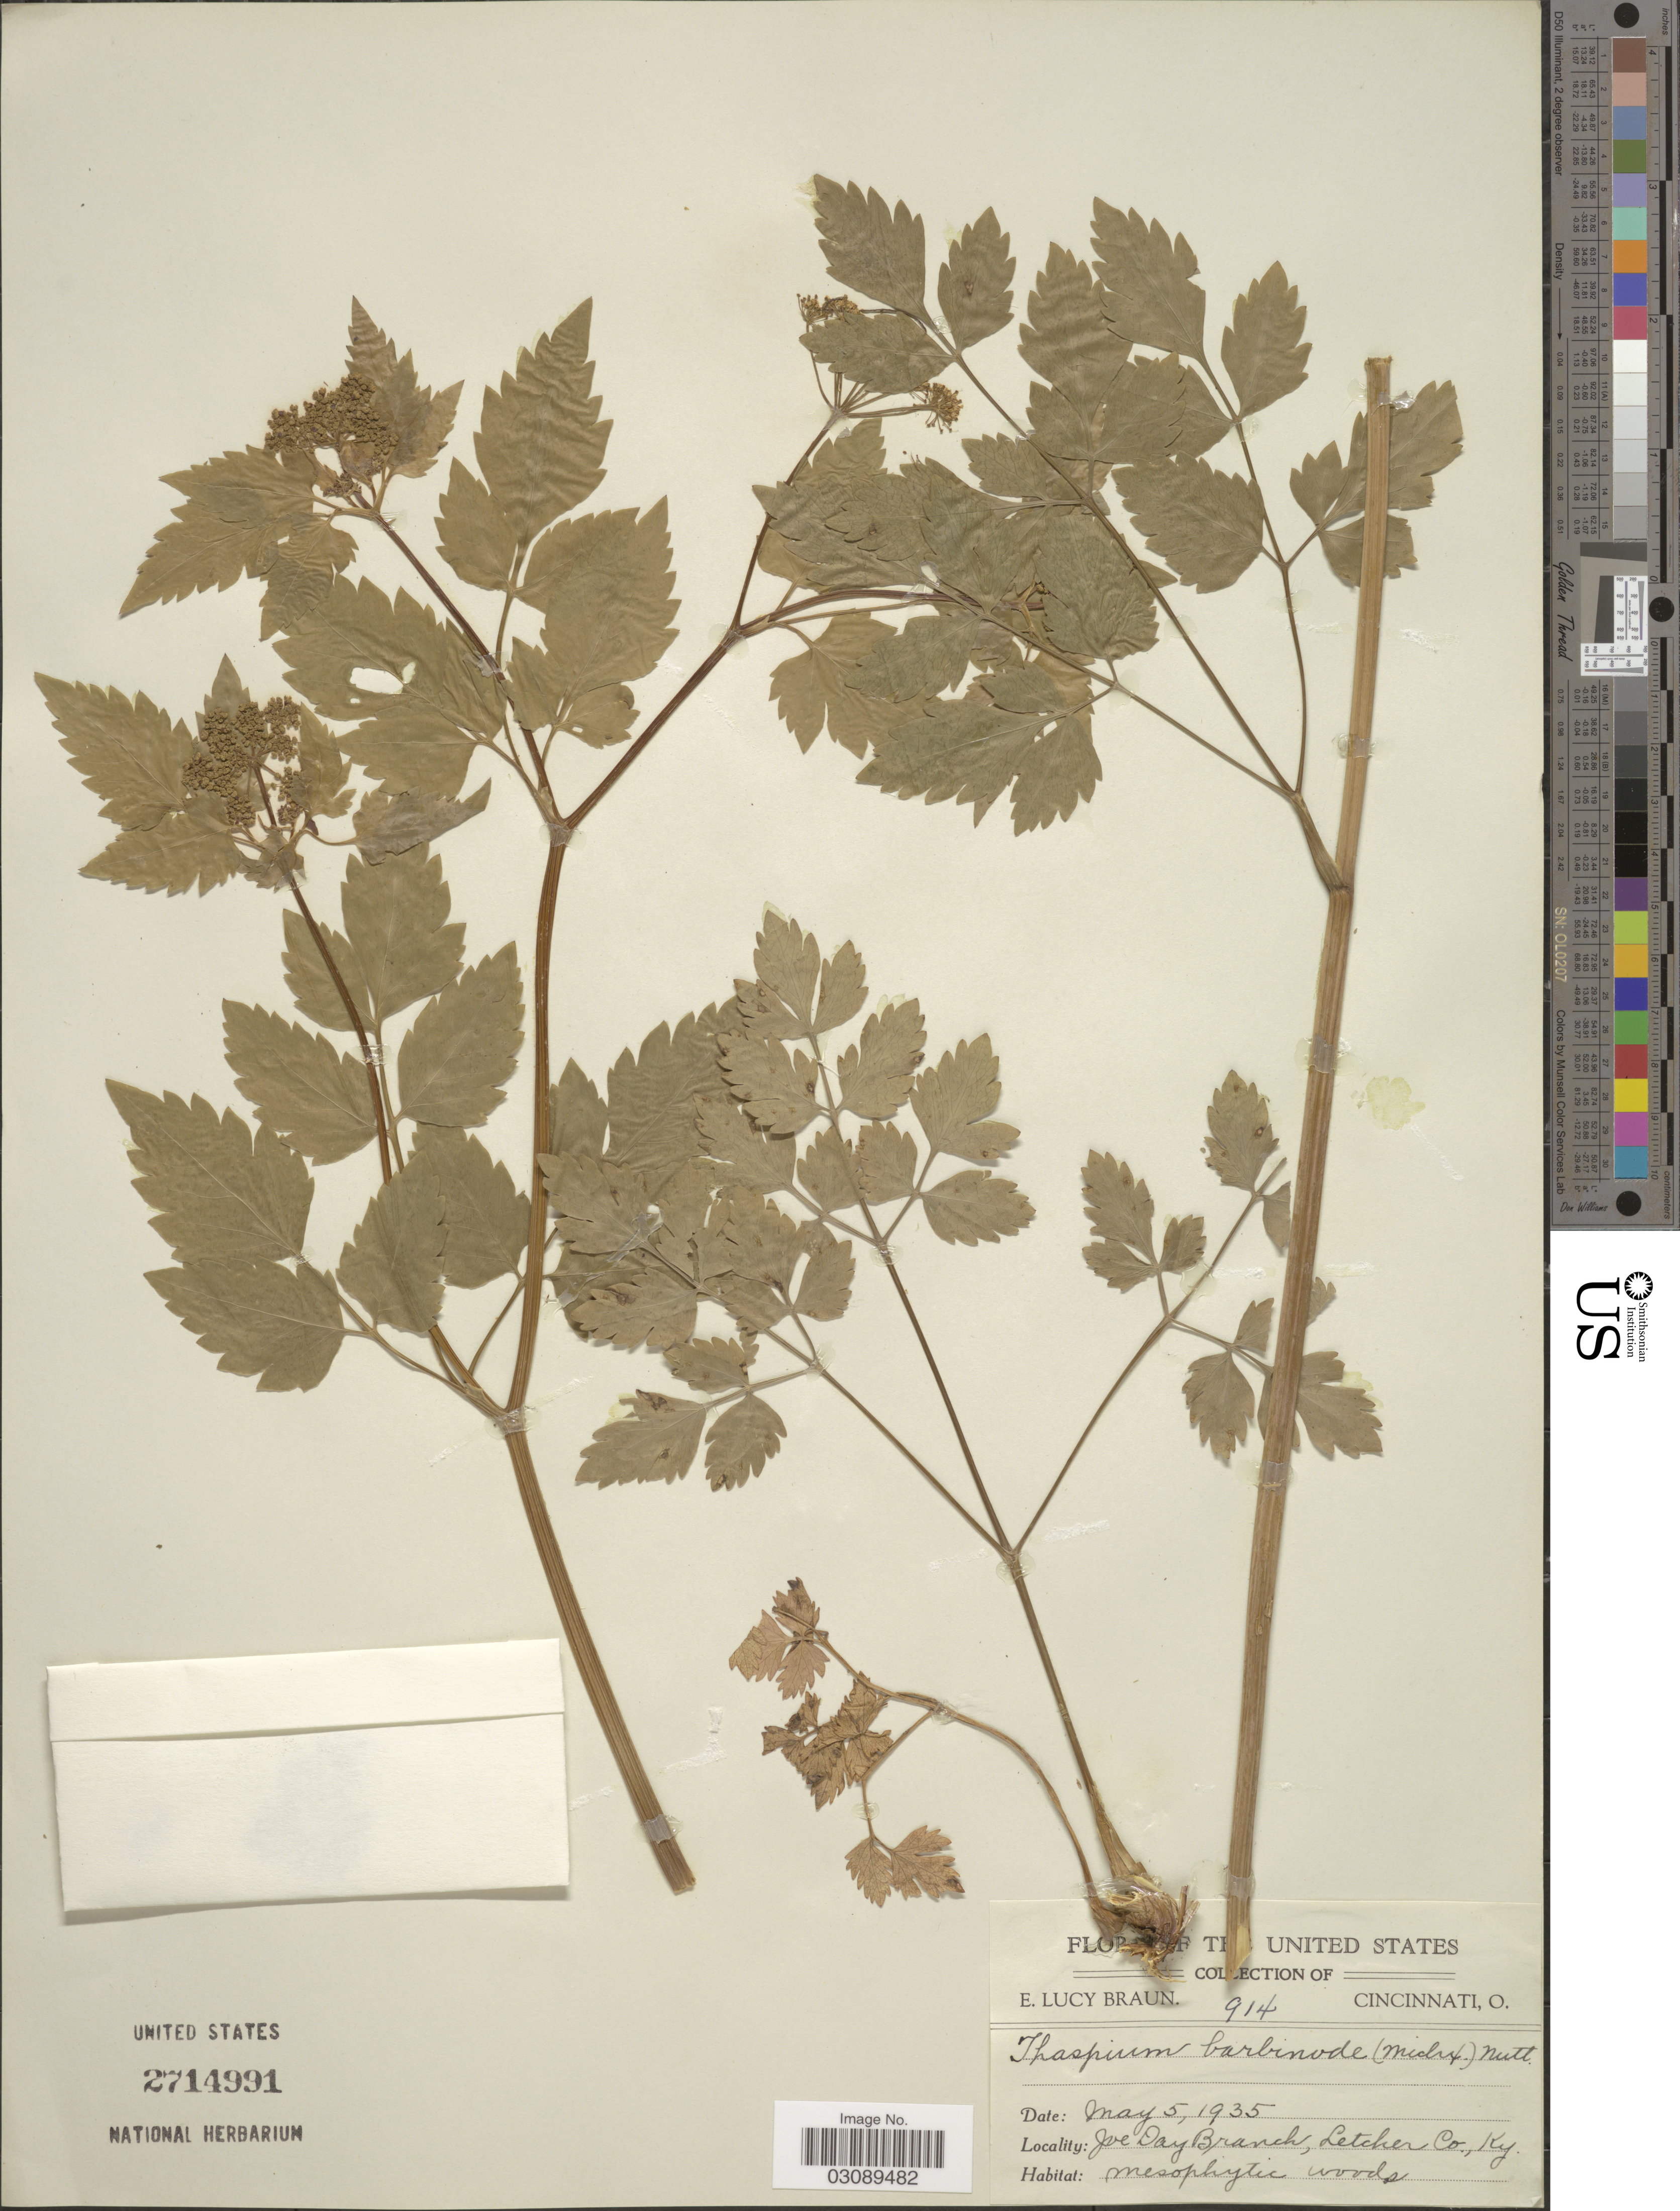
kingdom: Plantae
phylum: Tracheophyta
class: Magnoliopsida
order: Apiales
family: Apiaceae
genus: Thaspium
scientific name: Thaspium barbinode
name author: (Michx.) Nutt.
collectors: E. L. Braun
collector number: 914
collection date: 1935-05-05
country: United States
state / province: Kentucky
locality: Joe Day Branch, Letcher Co.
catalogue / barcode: US 2714991